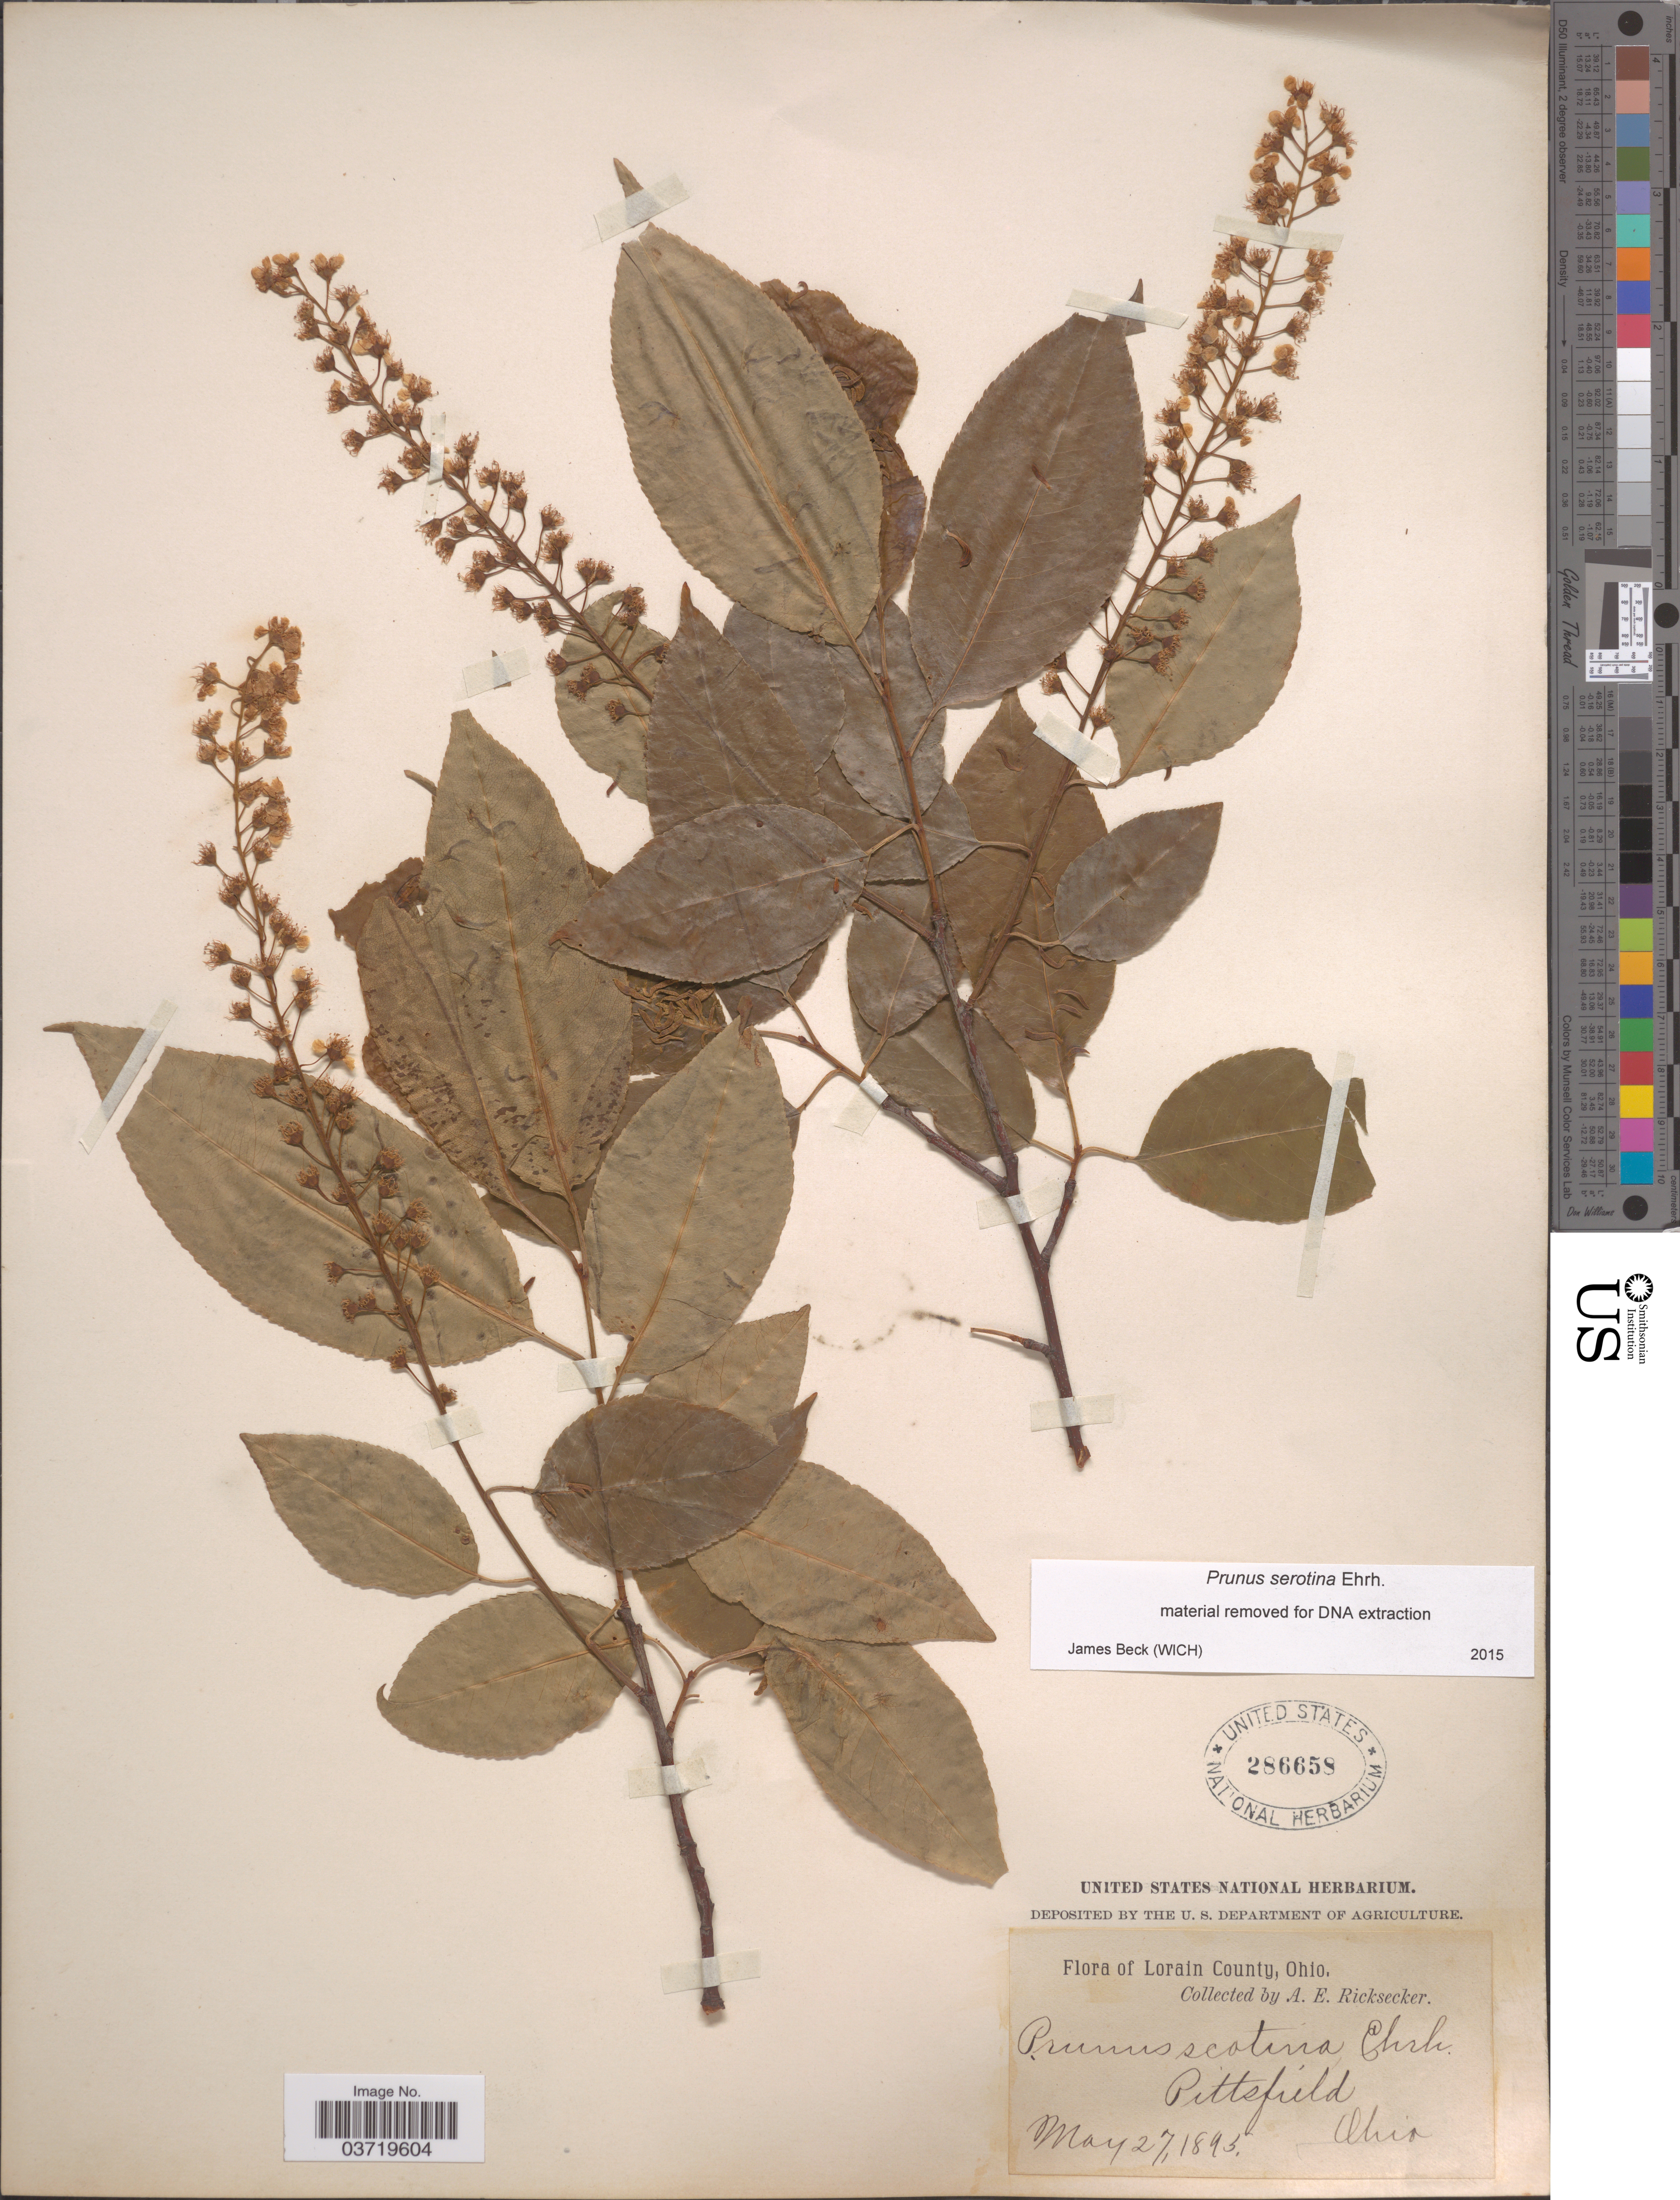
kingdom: Plantae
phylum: Tracheophyta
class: Magnoliopsida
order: Rosales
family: Rosaceae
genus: Prunus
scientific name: Prunus serotina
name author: Ehrh.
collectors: A. E. Ricksecker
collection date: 1895-05-27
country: United States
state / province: Ohio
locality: Lorain County. Pittsfield.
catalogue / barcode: US 286658